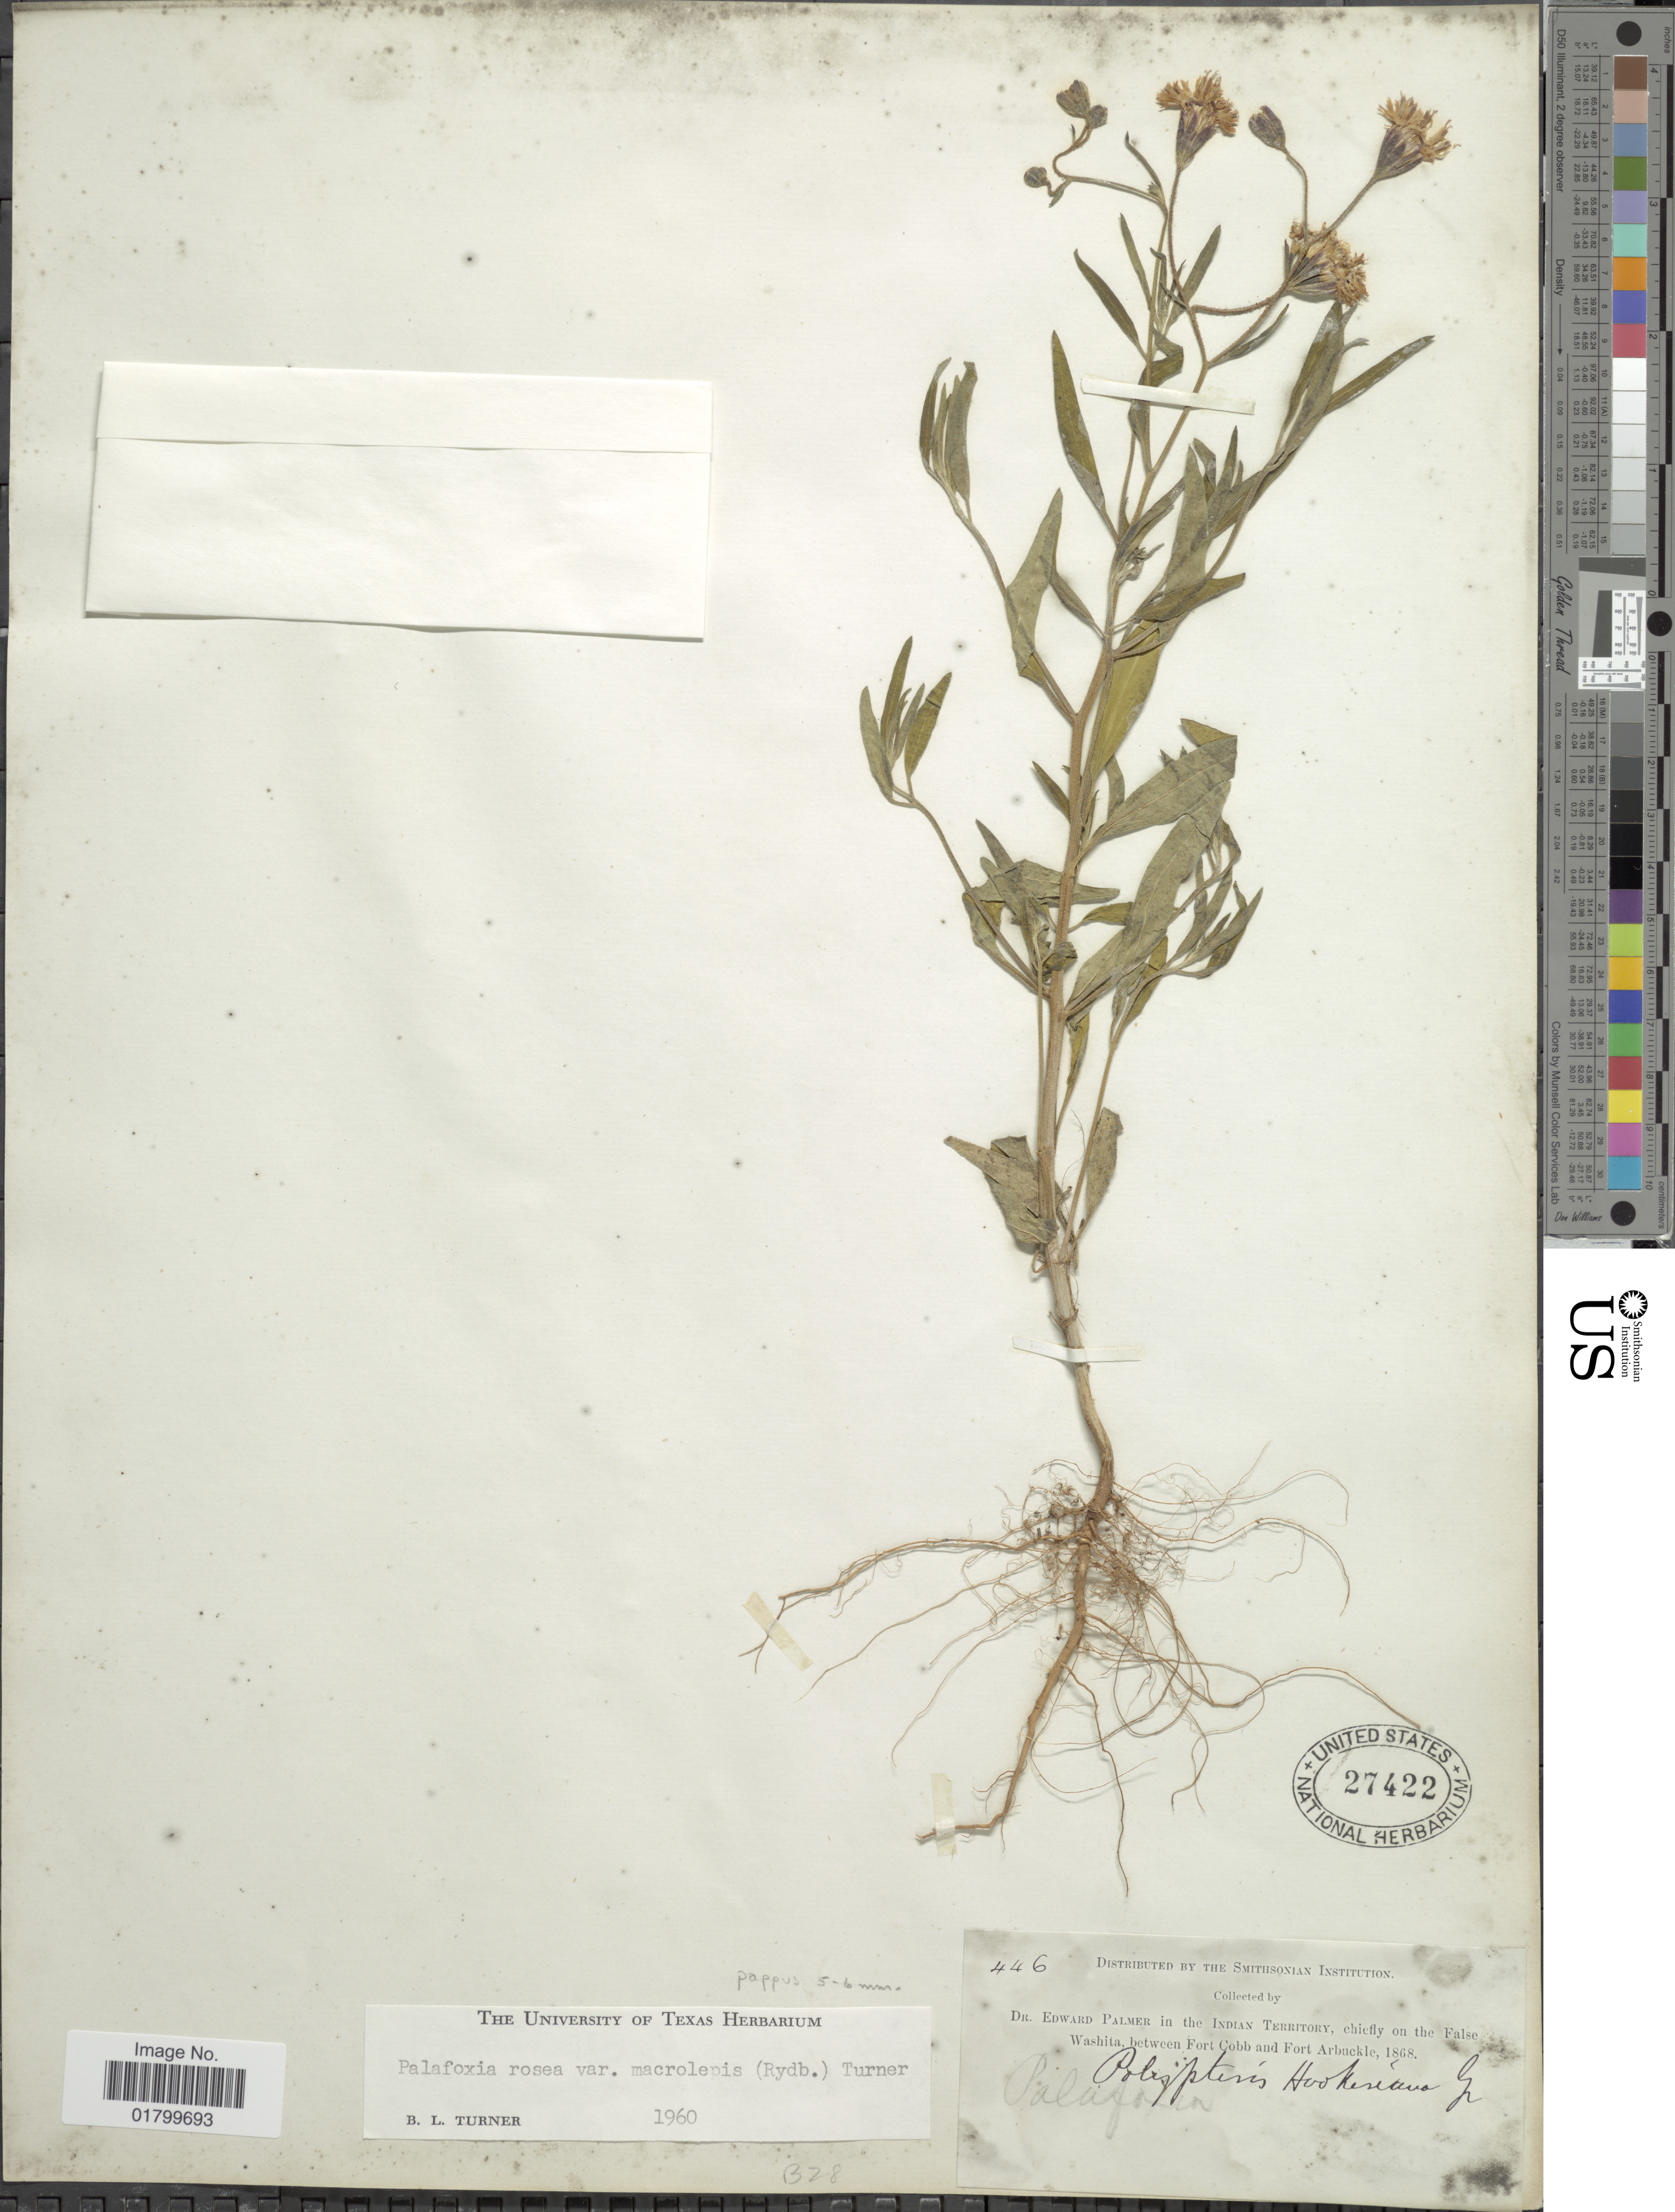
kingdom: Plantae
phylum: Tracheophyta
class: Magnoliopsida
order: Asterales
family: Asteraceae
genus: Palafoxia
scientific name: Palafoxia rosea var. macrolepis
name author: (Rydb.) B.L. Turner & M.I. Morris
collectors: E. Palmer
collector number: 446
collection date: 1868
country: United States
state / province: Oklahoma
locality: In the Indian Territory, chiefly on the False Washita, between Fort Cobb and Fort Arbuckle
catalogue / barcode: US 27422